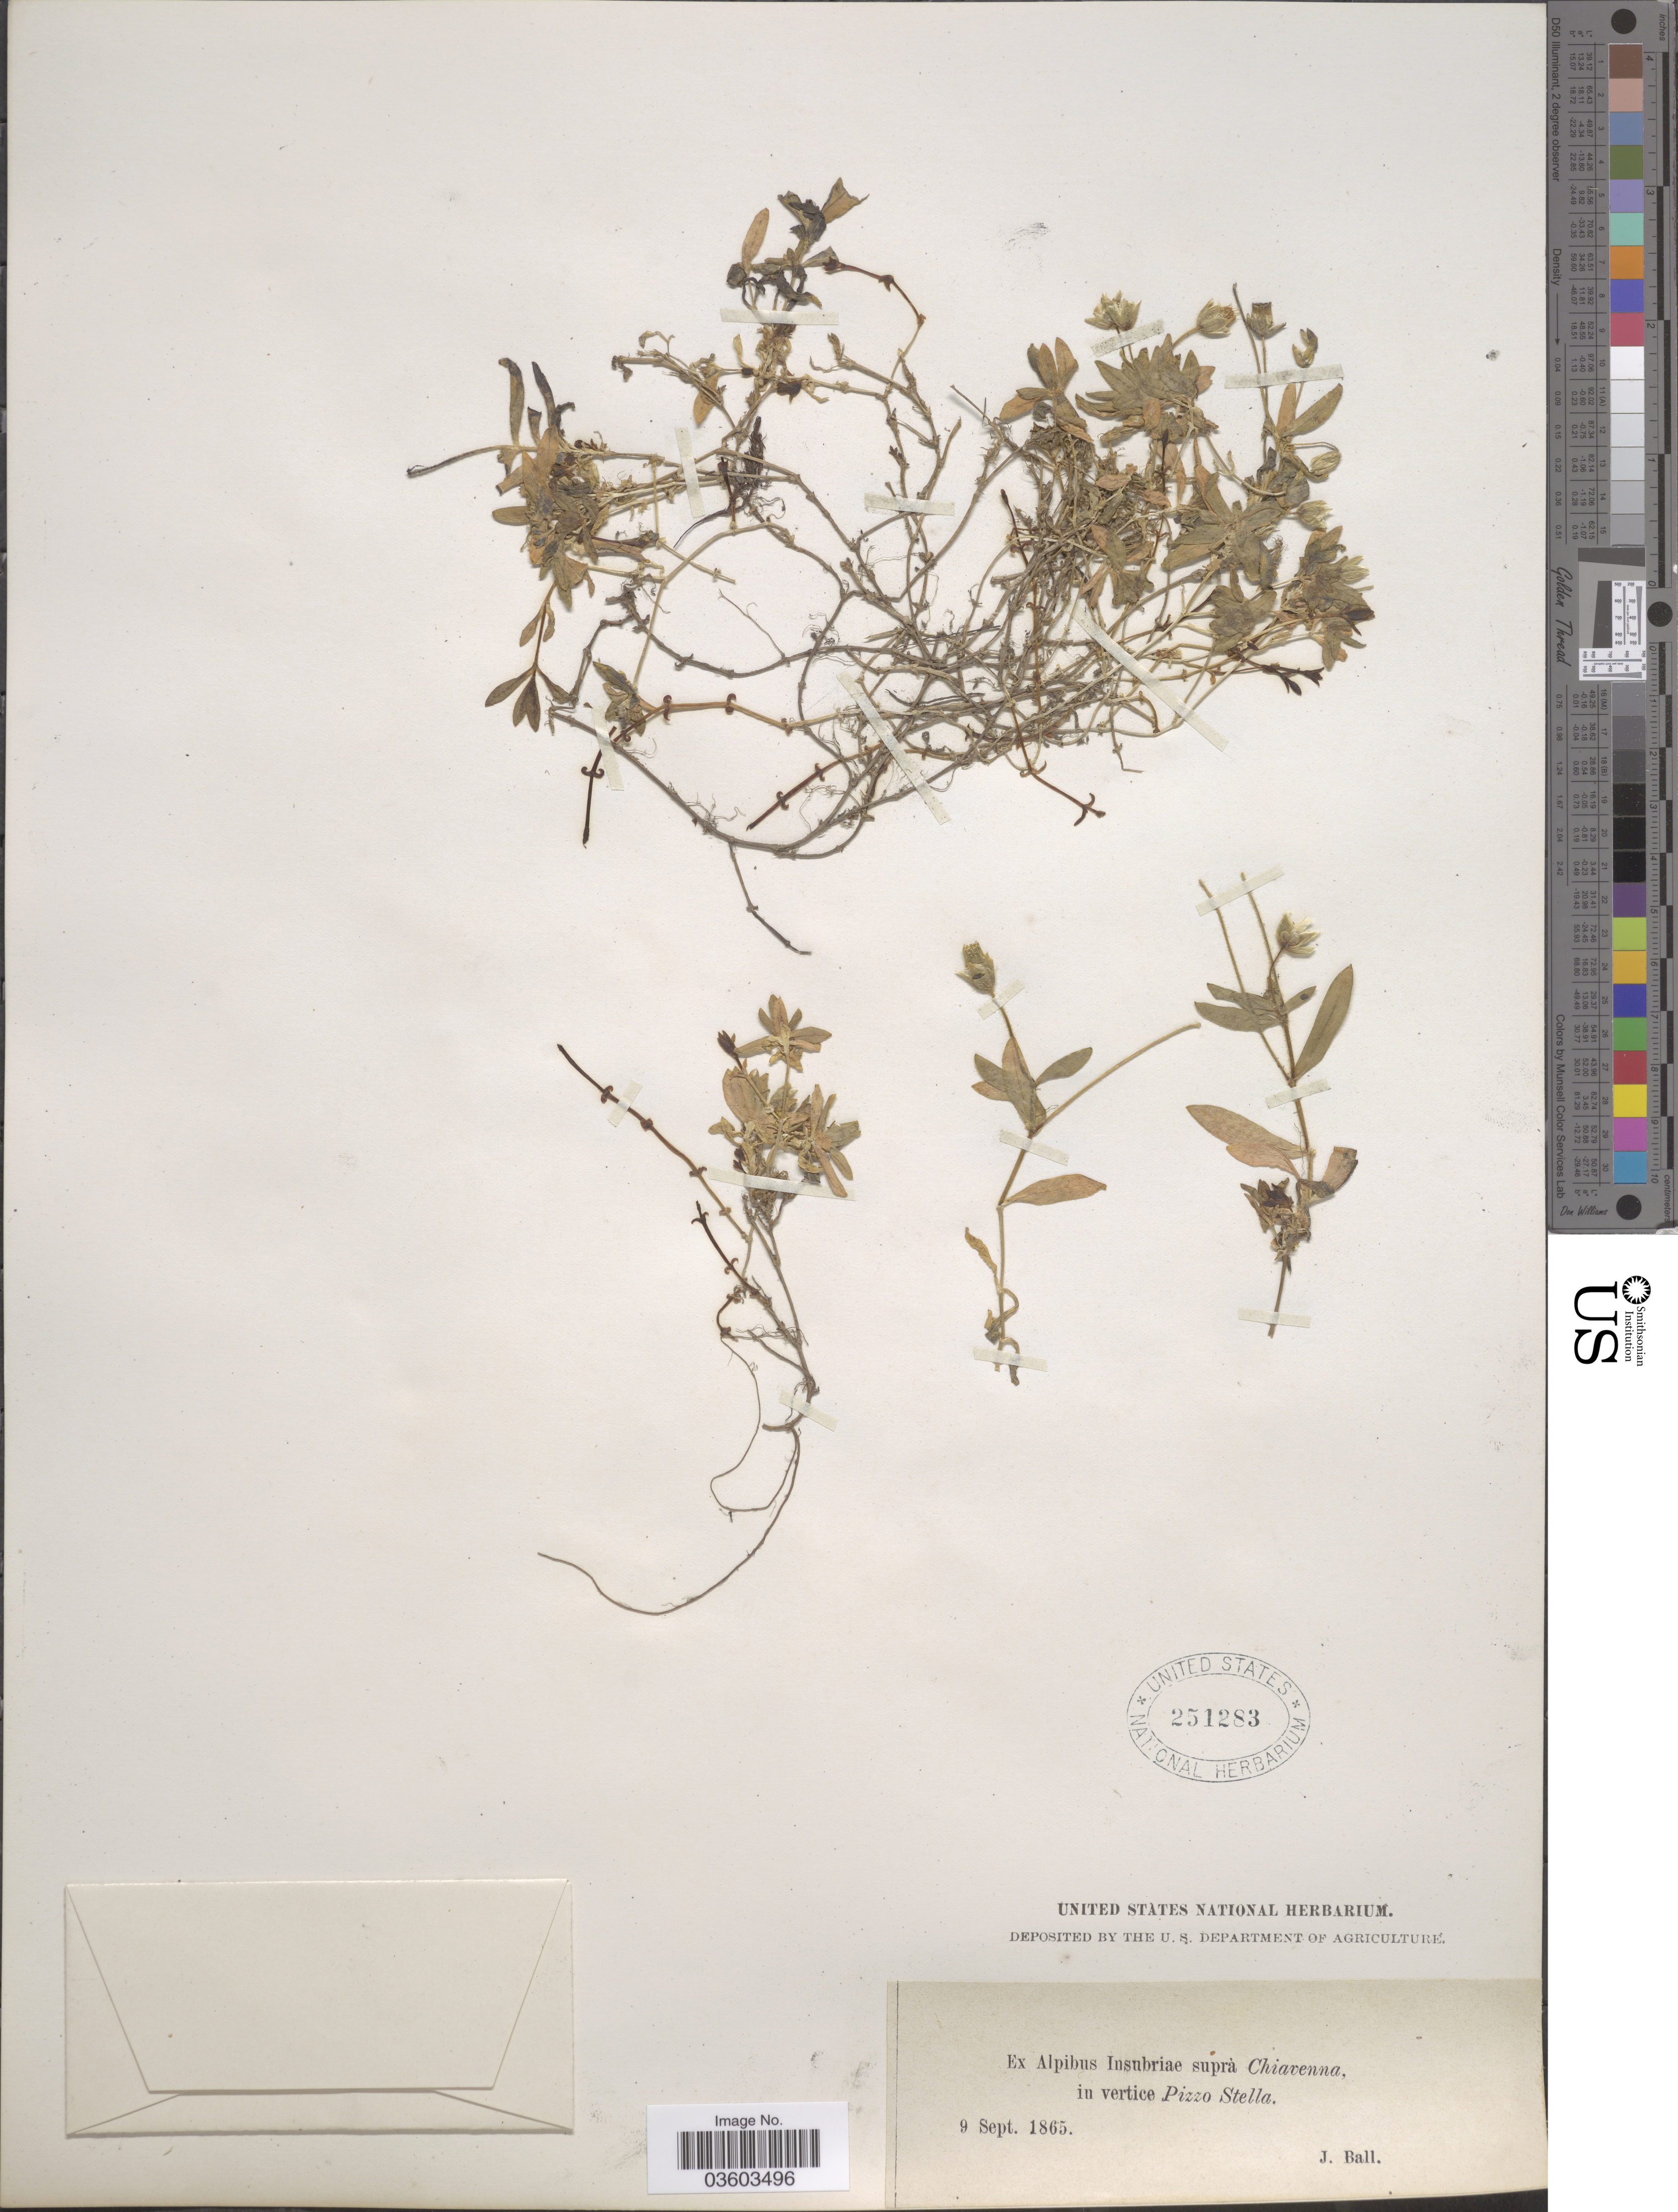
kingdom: Plantae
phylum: Tracheophyta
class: Magnoliopsida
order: Caryophyllales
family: Caryophyllaceae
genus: Cerastium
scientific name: Cerastium sp.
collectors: J. Ball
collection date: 1865-09-09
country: Italy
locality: Ex Alpibus Insubriæ suprá Chiavenna, in vertice Pizzo Stella.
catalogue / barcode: US 251283